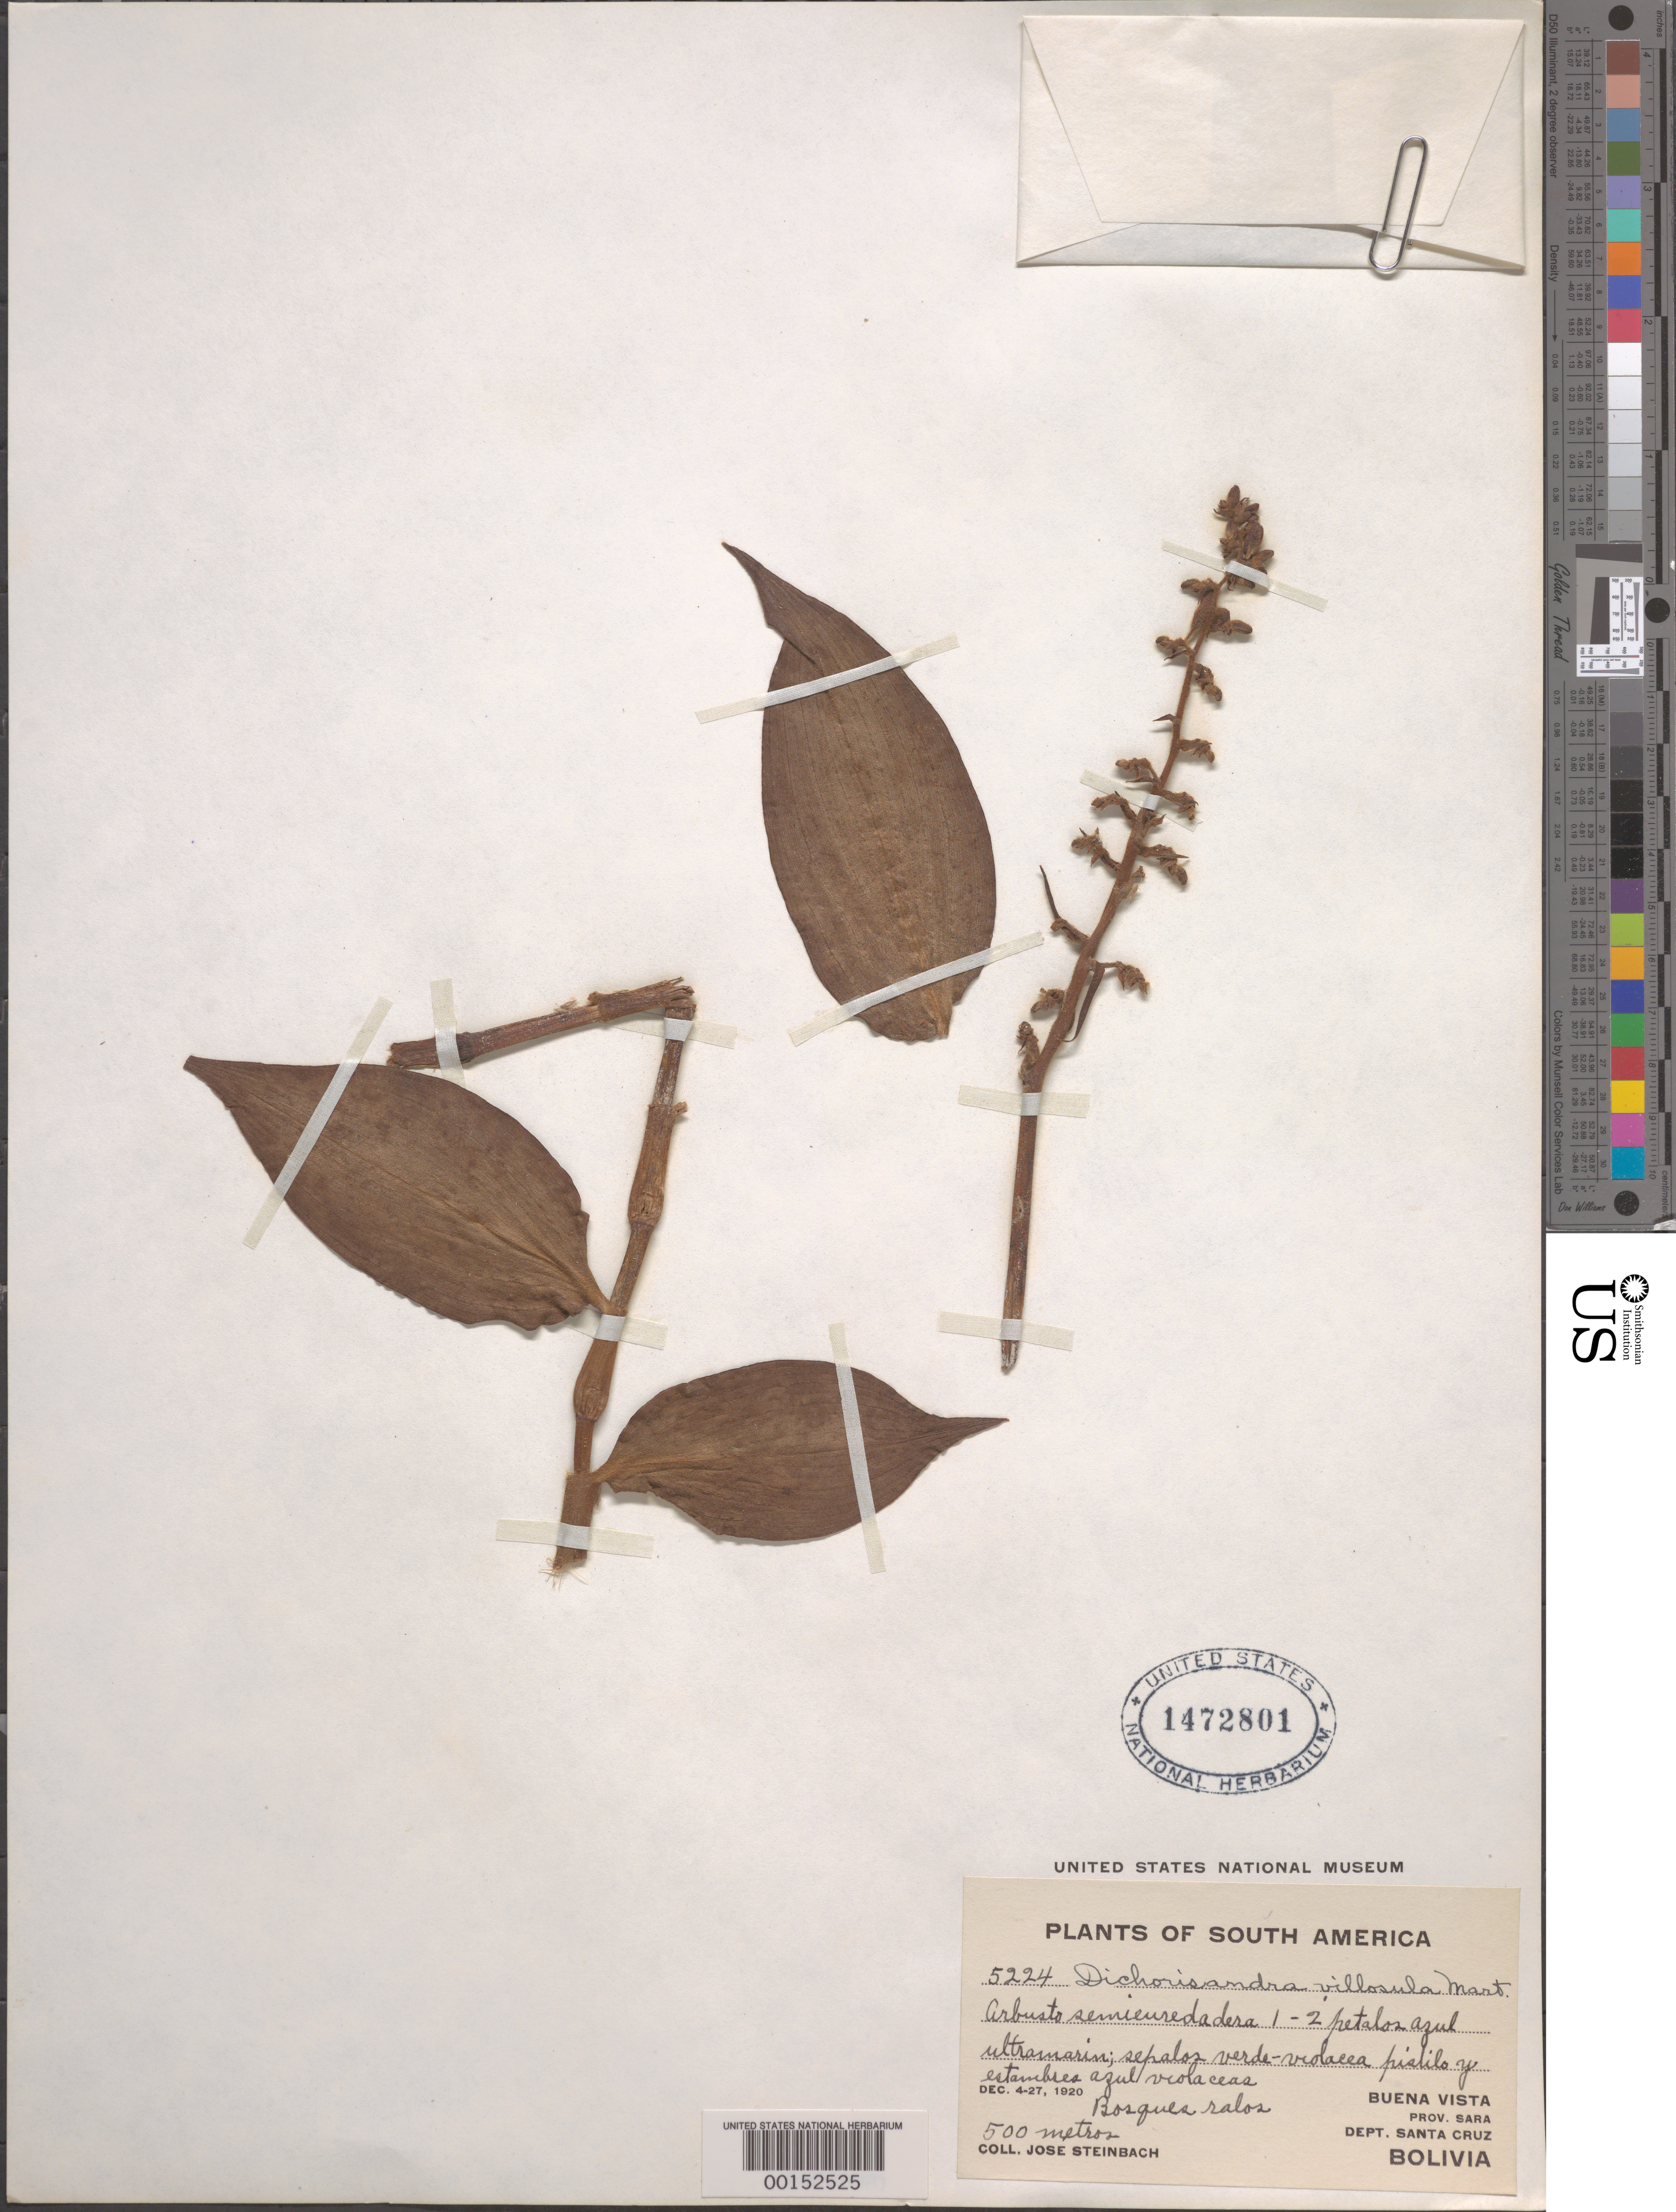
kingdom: Plantae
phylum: Tracheophyta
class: Liliopsida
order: Commelinales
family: Commelinaceae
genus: Dichorisandra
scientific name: Dichorisandra hexandra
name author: (Aubl.) Standl.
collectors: J. Steinbach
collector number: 5224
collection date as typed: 04 Dec 1920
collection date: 1920-12-04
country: Bolivia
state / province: Santa Cruz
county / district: Sara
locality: Buena Vista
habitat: Sparse forest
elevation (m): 500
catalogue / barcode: US 1472801